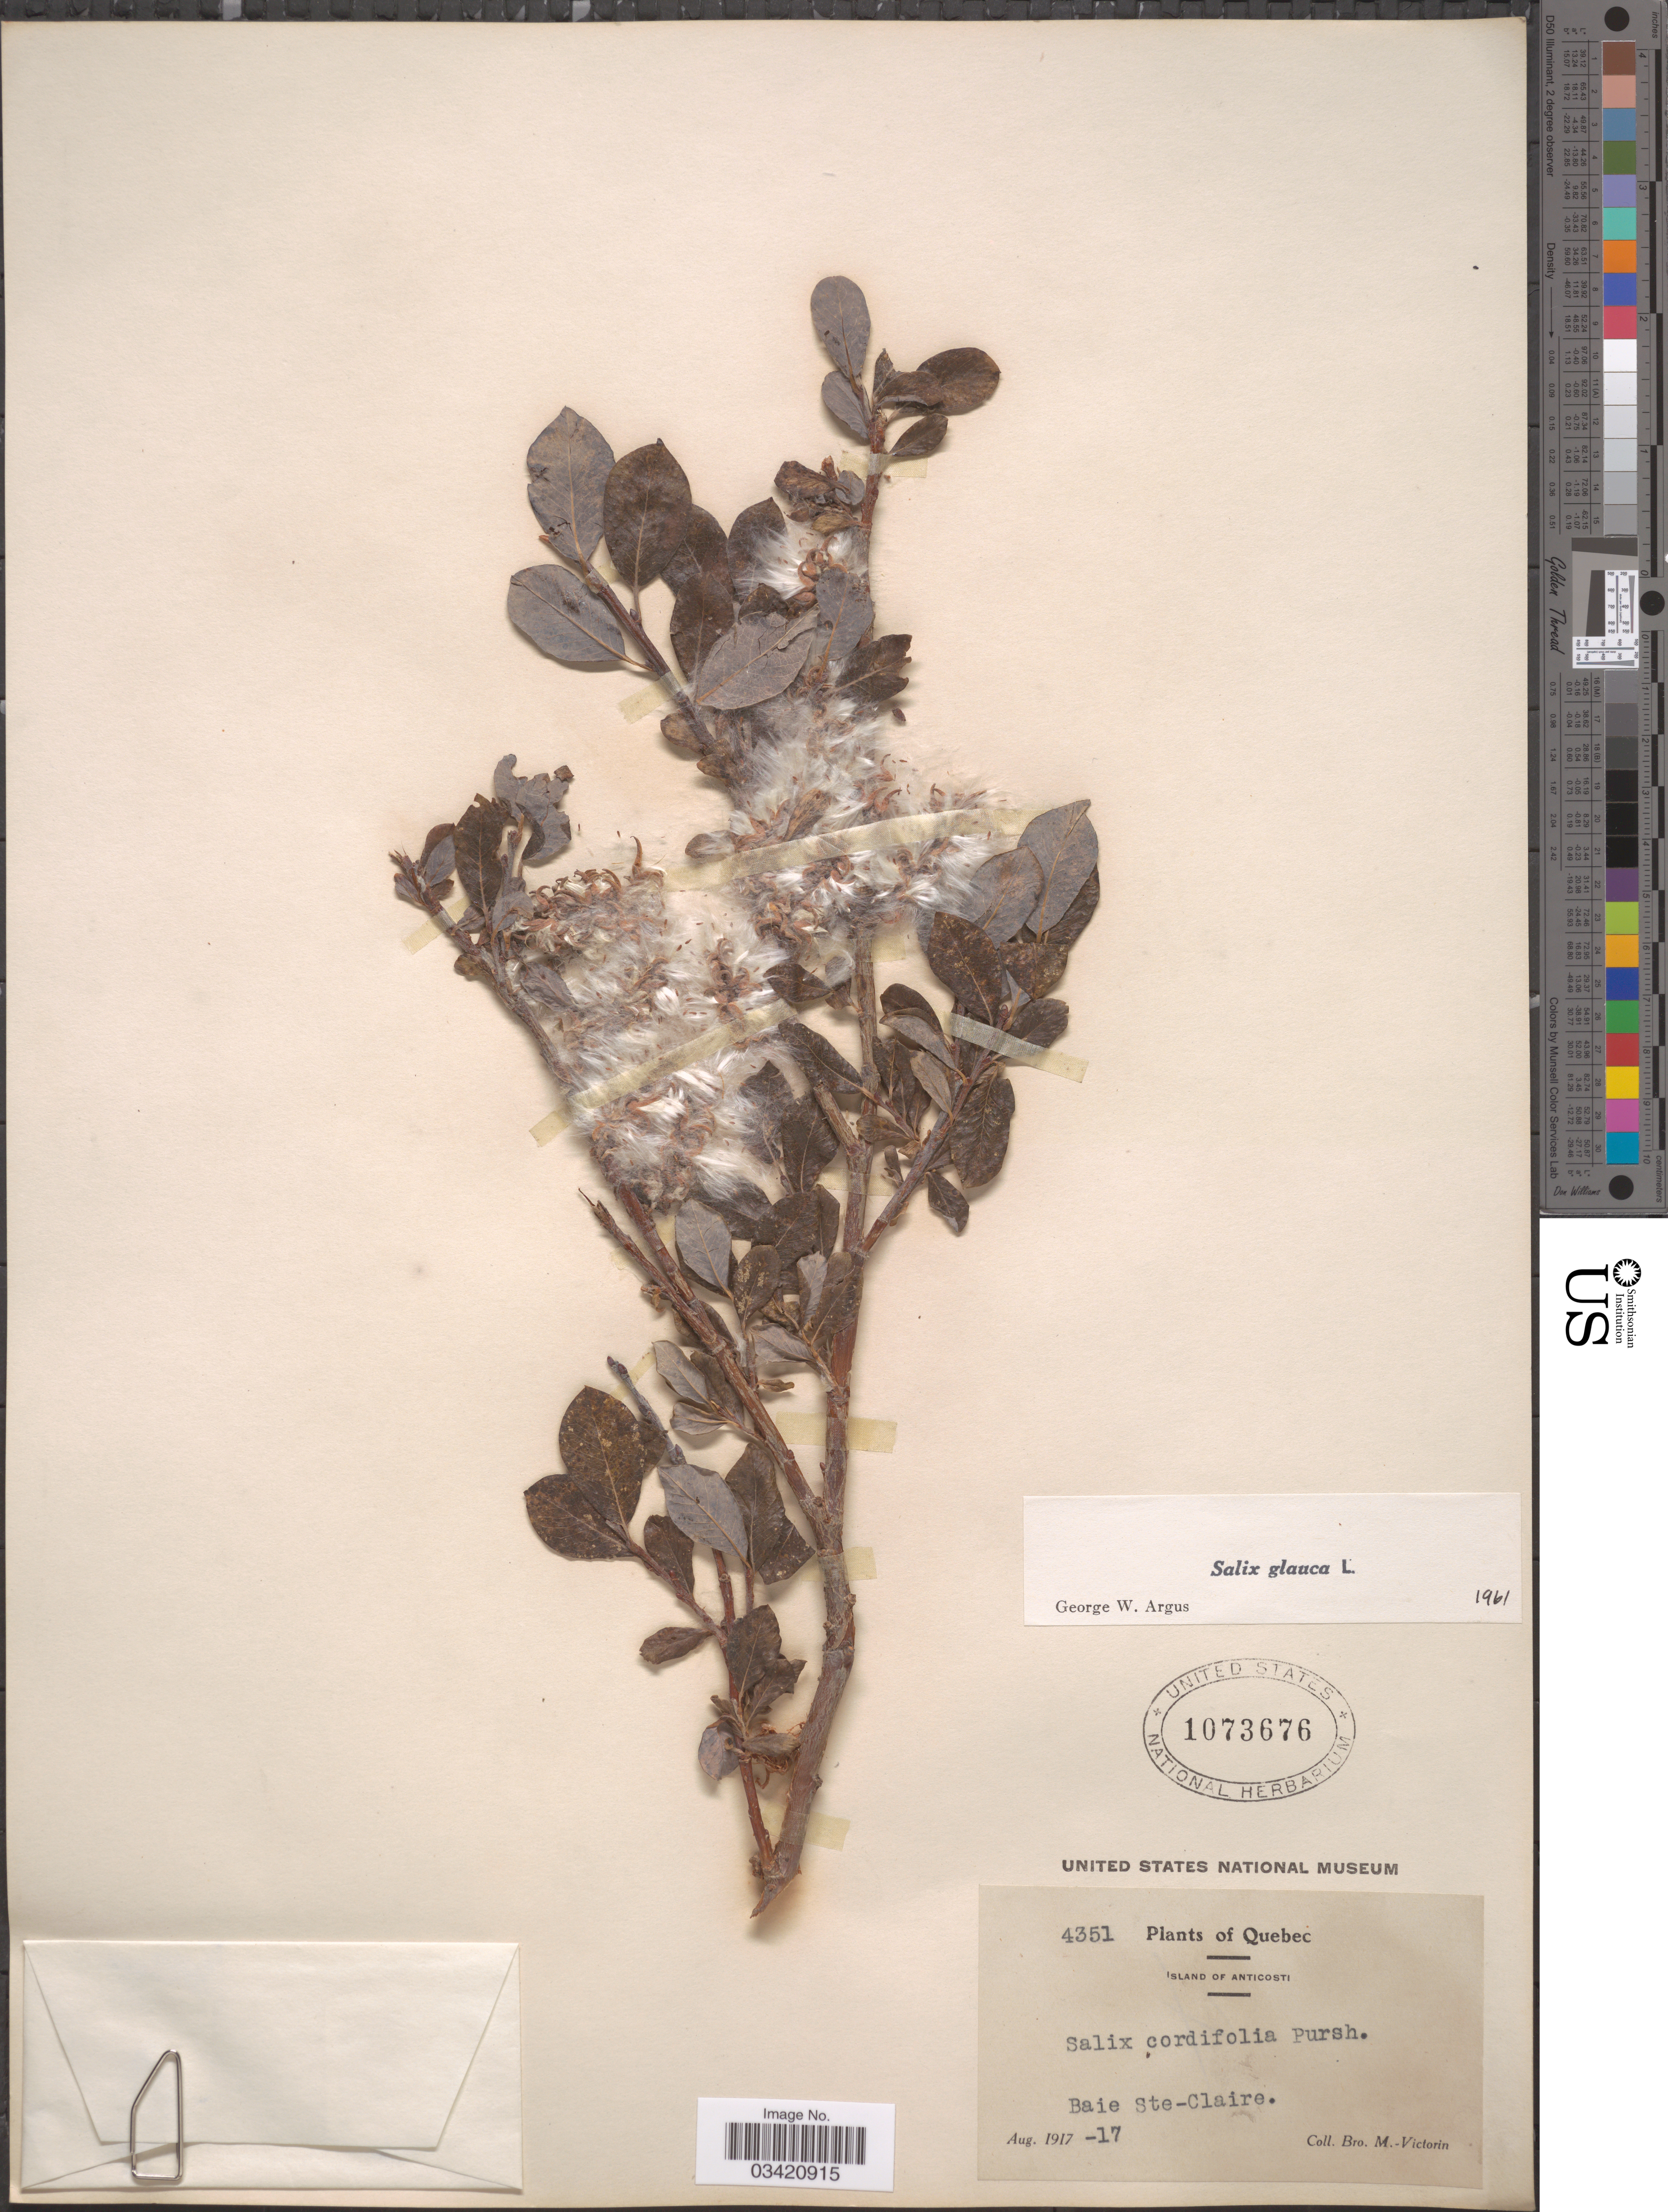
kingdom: Plantae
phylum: Tracheophyta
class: Magnoliopsida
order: Malpighiales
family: Salicaceae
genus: Salix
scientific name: Salix glauca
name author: L.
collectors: Fr. Marie-Victorin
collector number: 4351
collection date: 1917-08-17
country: Canada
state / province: Quebec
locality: Island of Anticosti. Baie Ste-Claire.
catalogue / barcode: US 1073676